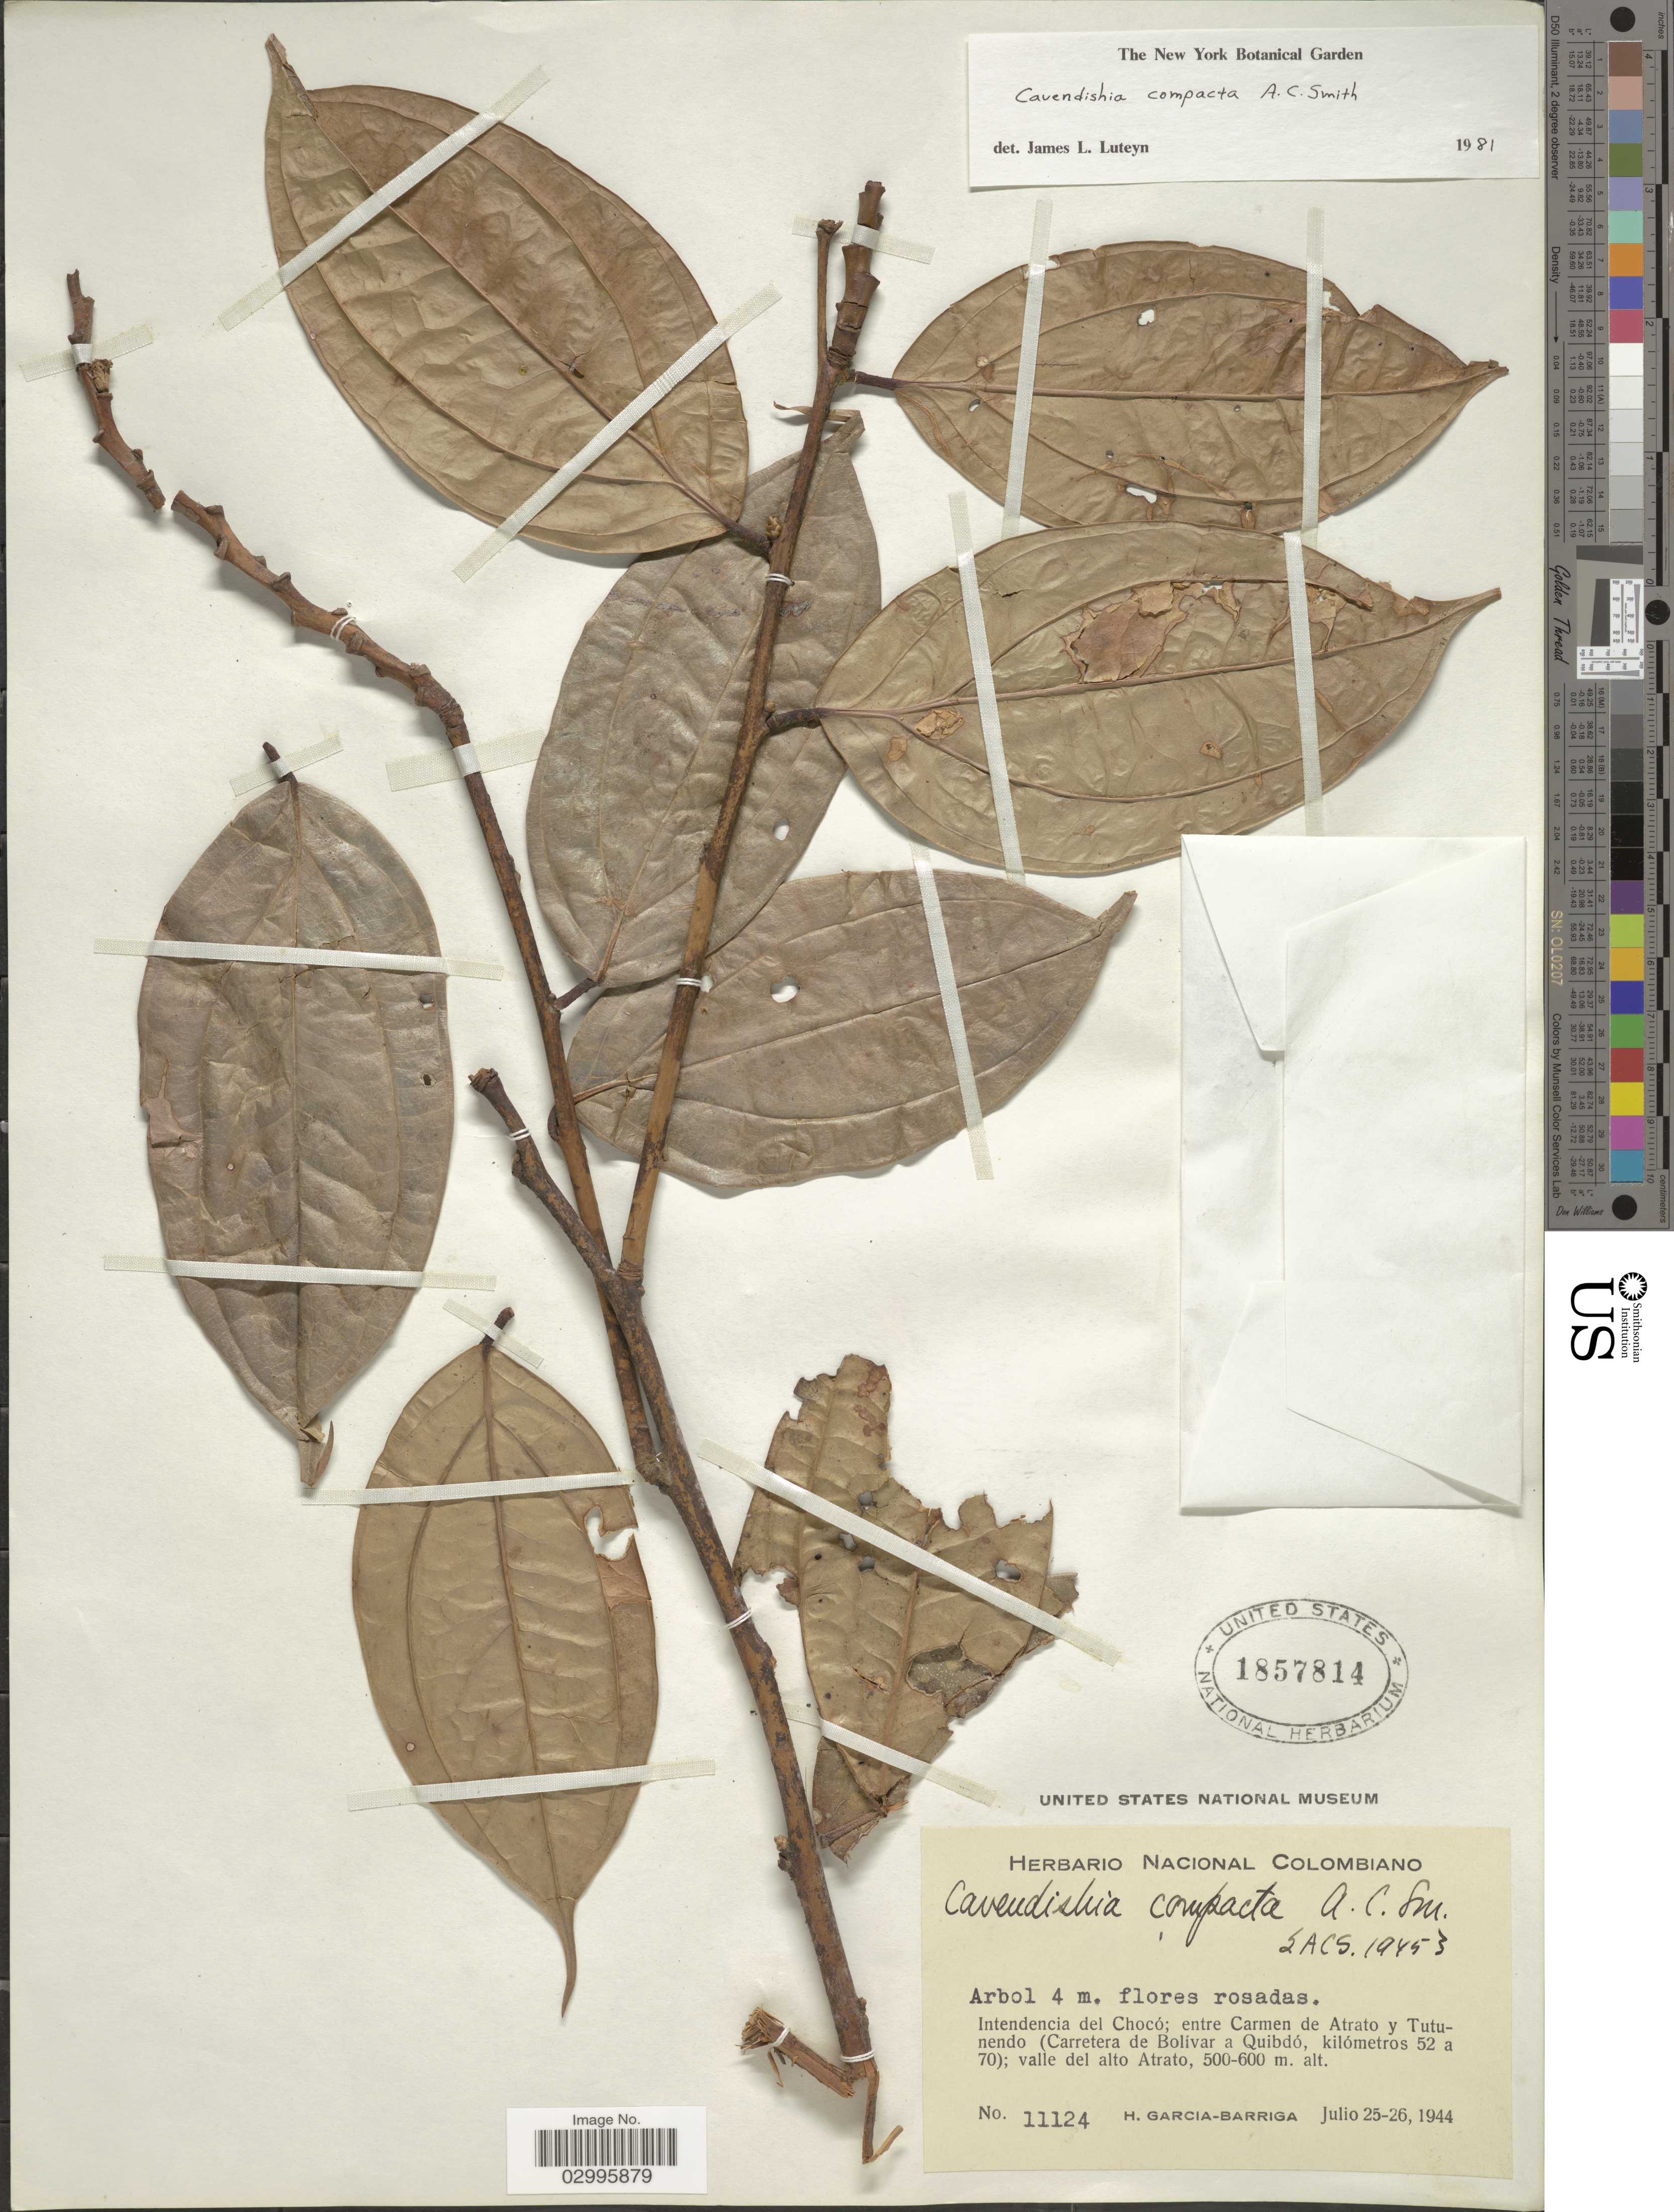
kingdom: Plantae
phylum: Tracheophyta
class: Magnoliopsida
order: Ericales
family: Ericaceae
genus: Cavendishia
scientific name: Cavendishia compacta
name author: A.C. Sm.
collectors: H. García Barriga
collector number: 11124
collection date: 1944-07-25/1944-07-26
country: Colombia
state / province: Chocó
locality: Intendencia del Chocó; entre Carmen de Atrato y Tutunendo (Carretera de Bolívar a Quibdó, kilómetros 52 a 70); valle del alto Atrato.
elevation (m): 500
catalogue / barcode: US 1857814